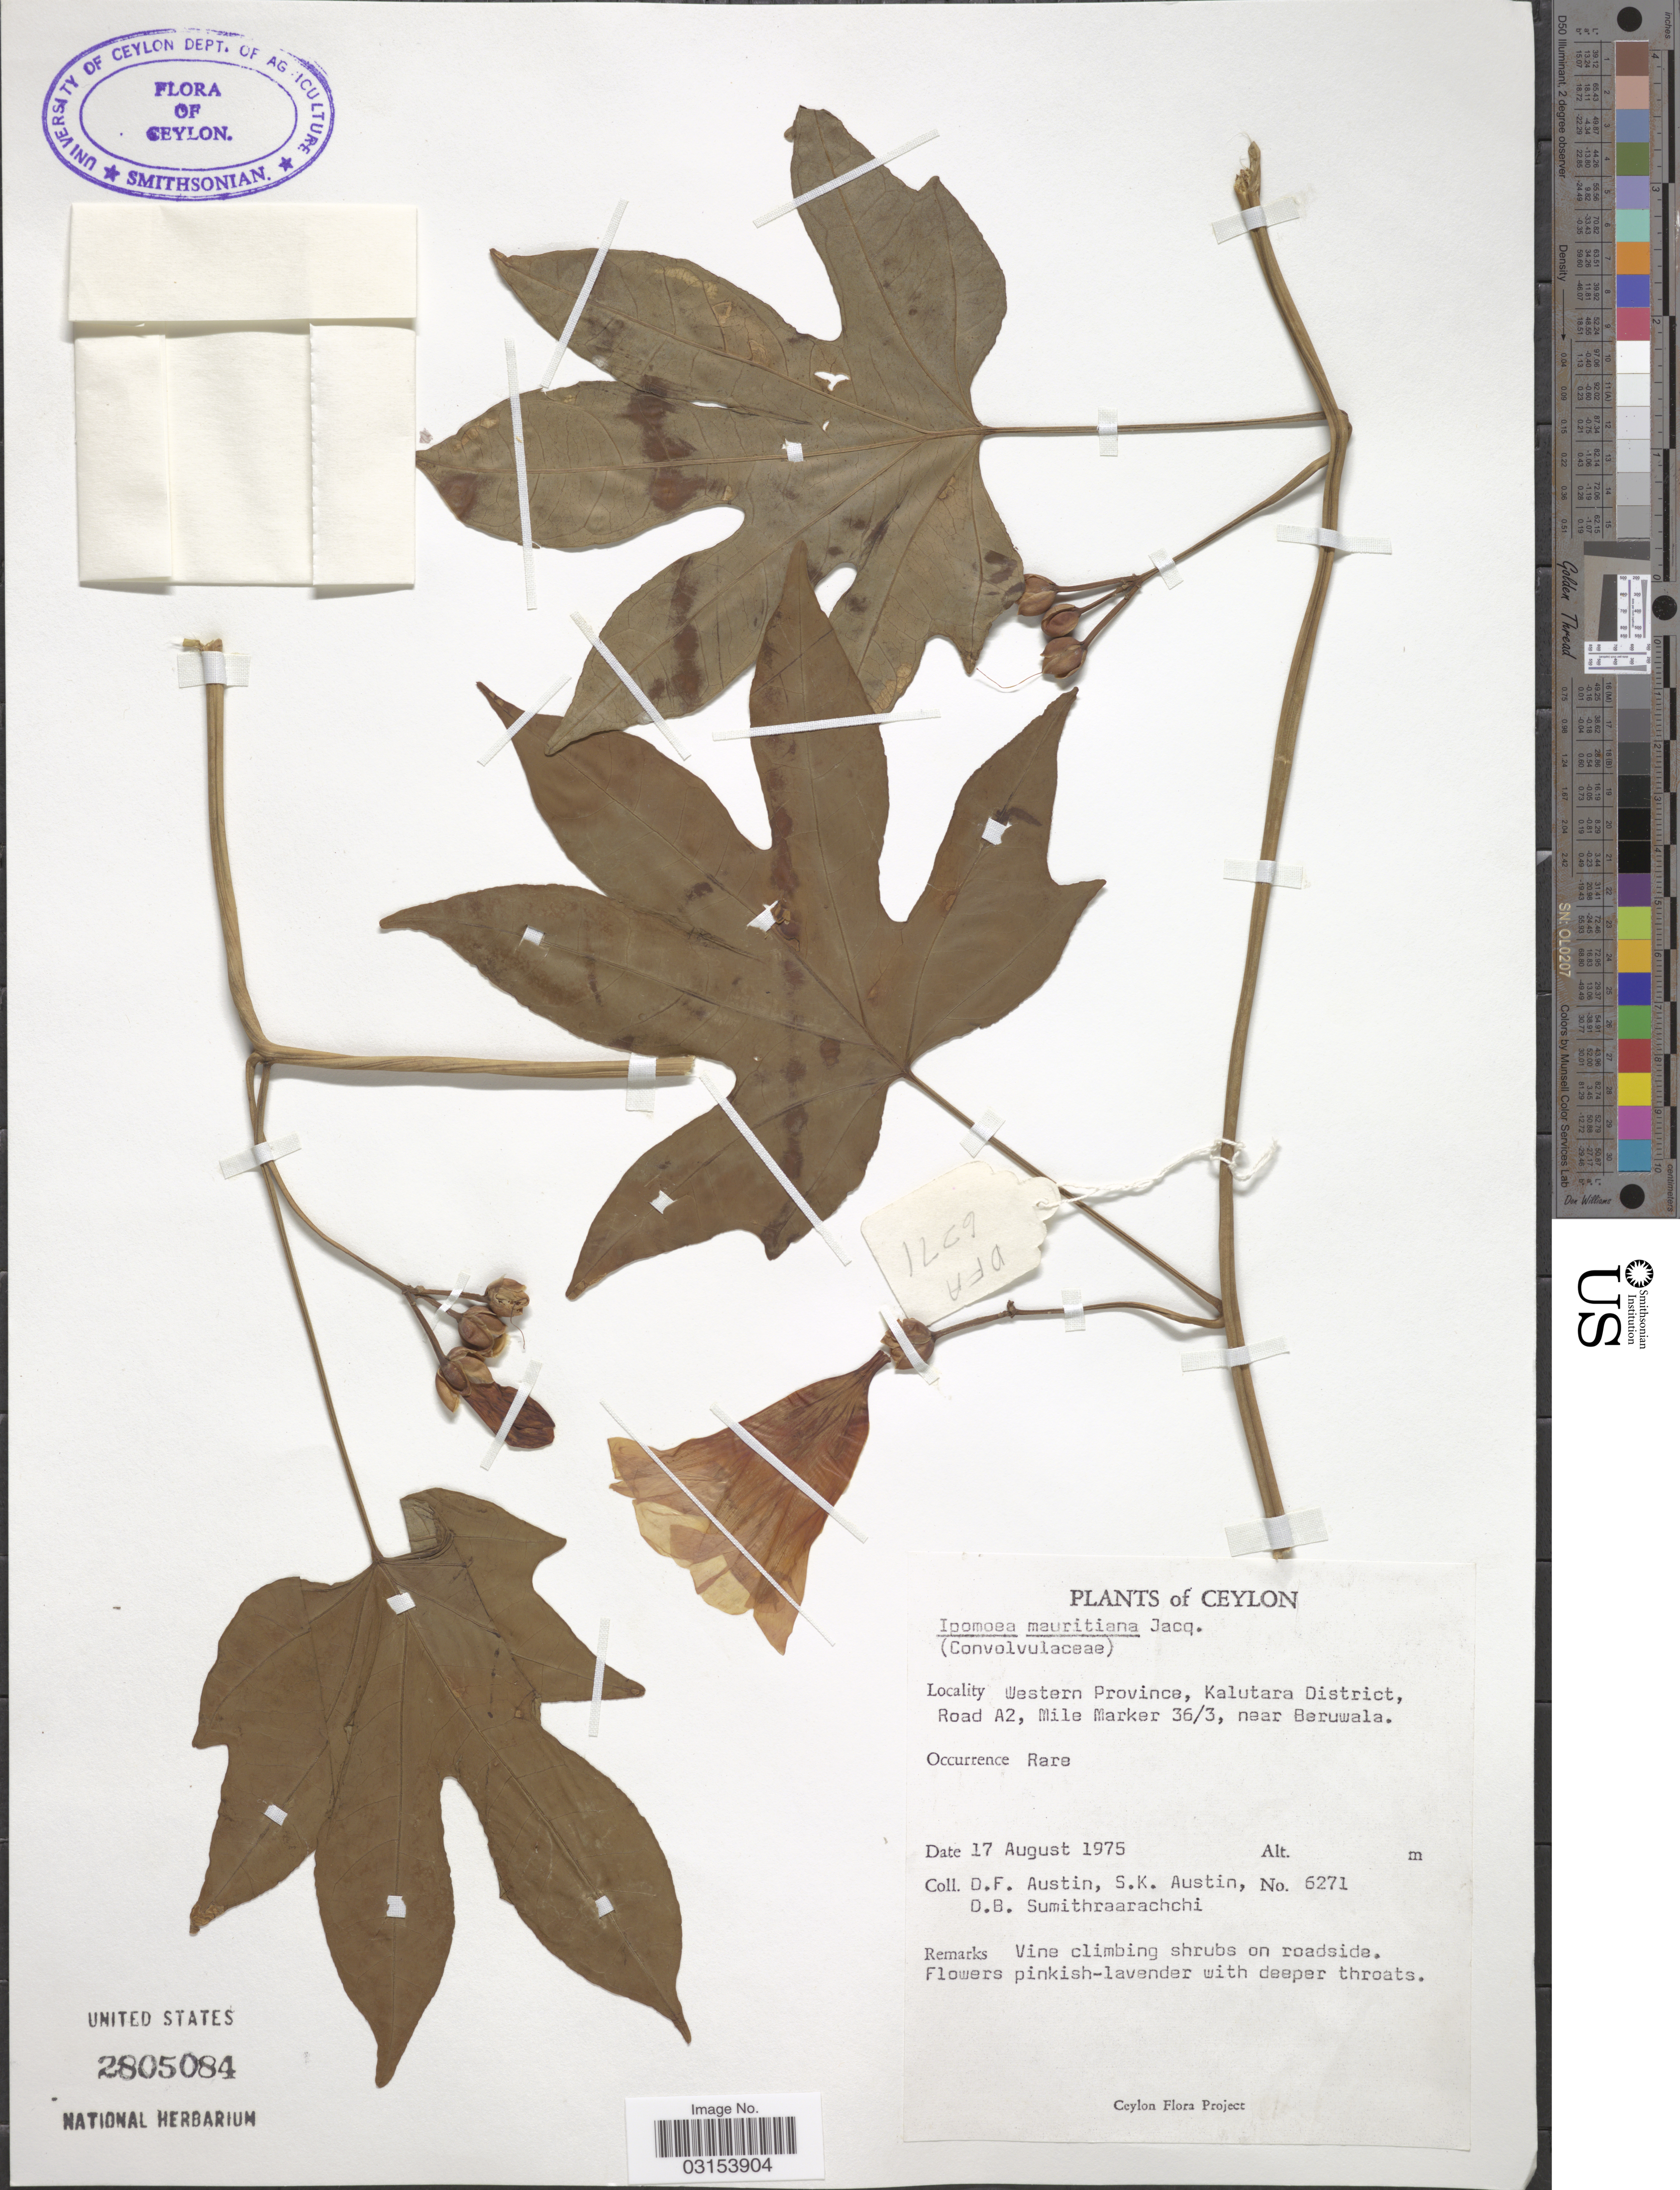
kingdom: Plantae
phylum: Tracheophyta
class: Magnoliopsida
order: Solanales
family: Convolvulaceae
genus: Ipomoea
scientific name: Ipomoea mauritiana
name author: Jacq.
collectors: D. Austin, S. Austin & D. B. Sumithraarachchi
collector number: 6271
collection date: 1975-08-17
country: Sri Lanka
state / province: Western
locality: Ceylon. Kalutara District, Road A2, Mile Marker 36/3, near Beruwala.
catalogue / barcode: US 2805084